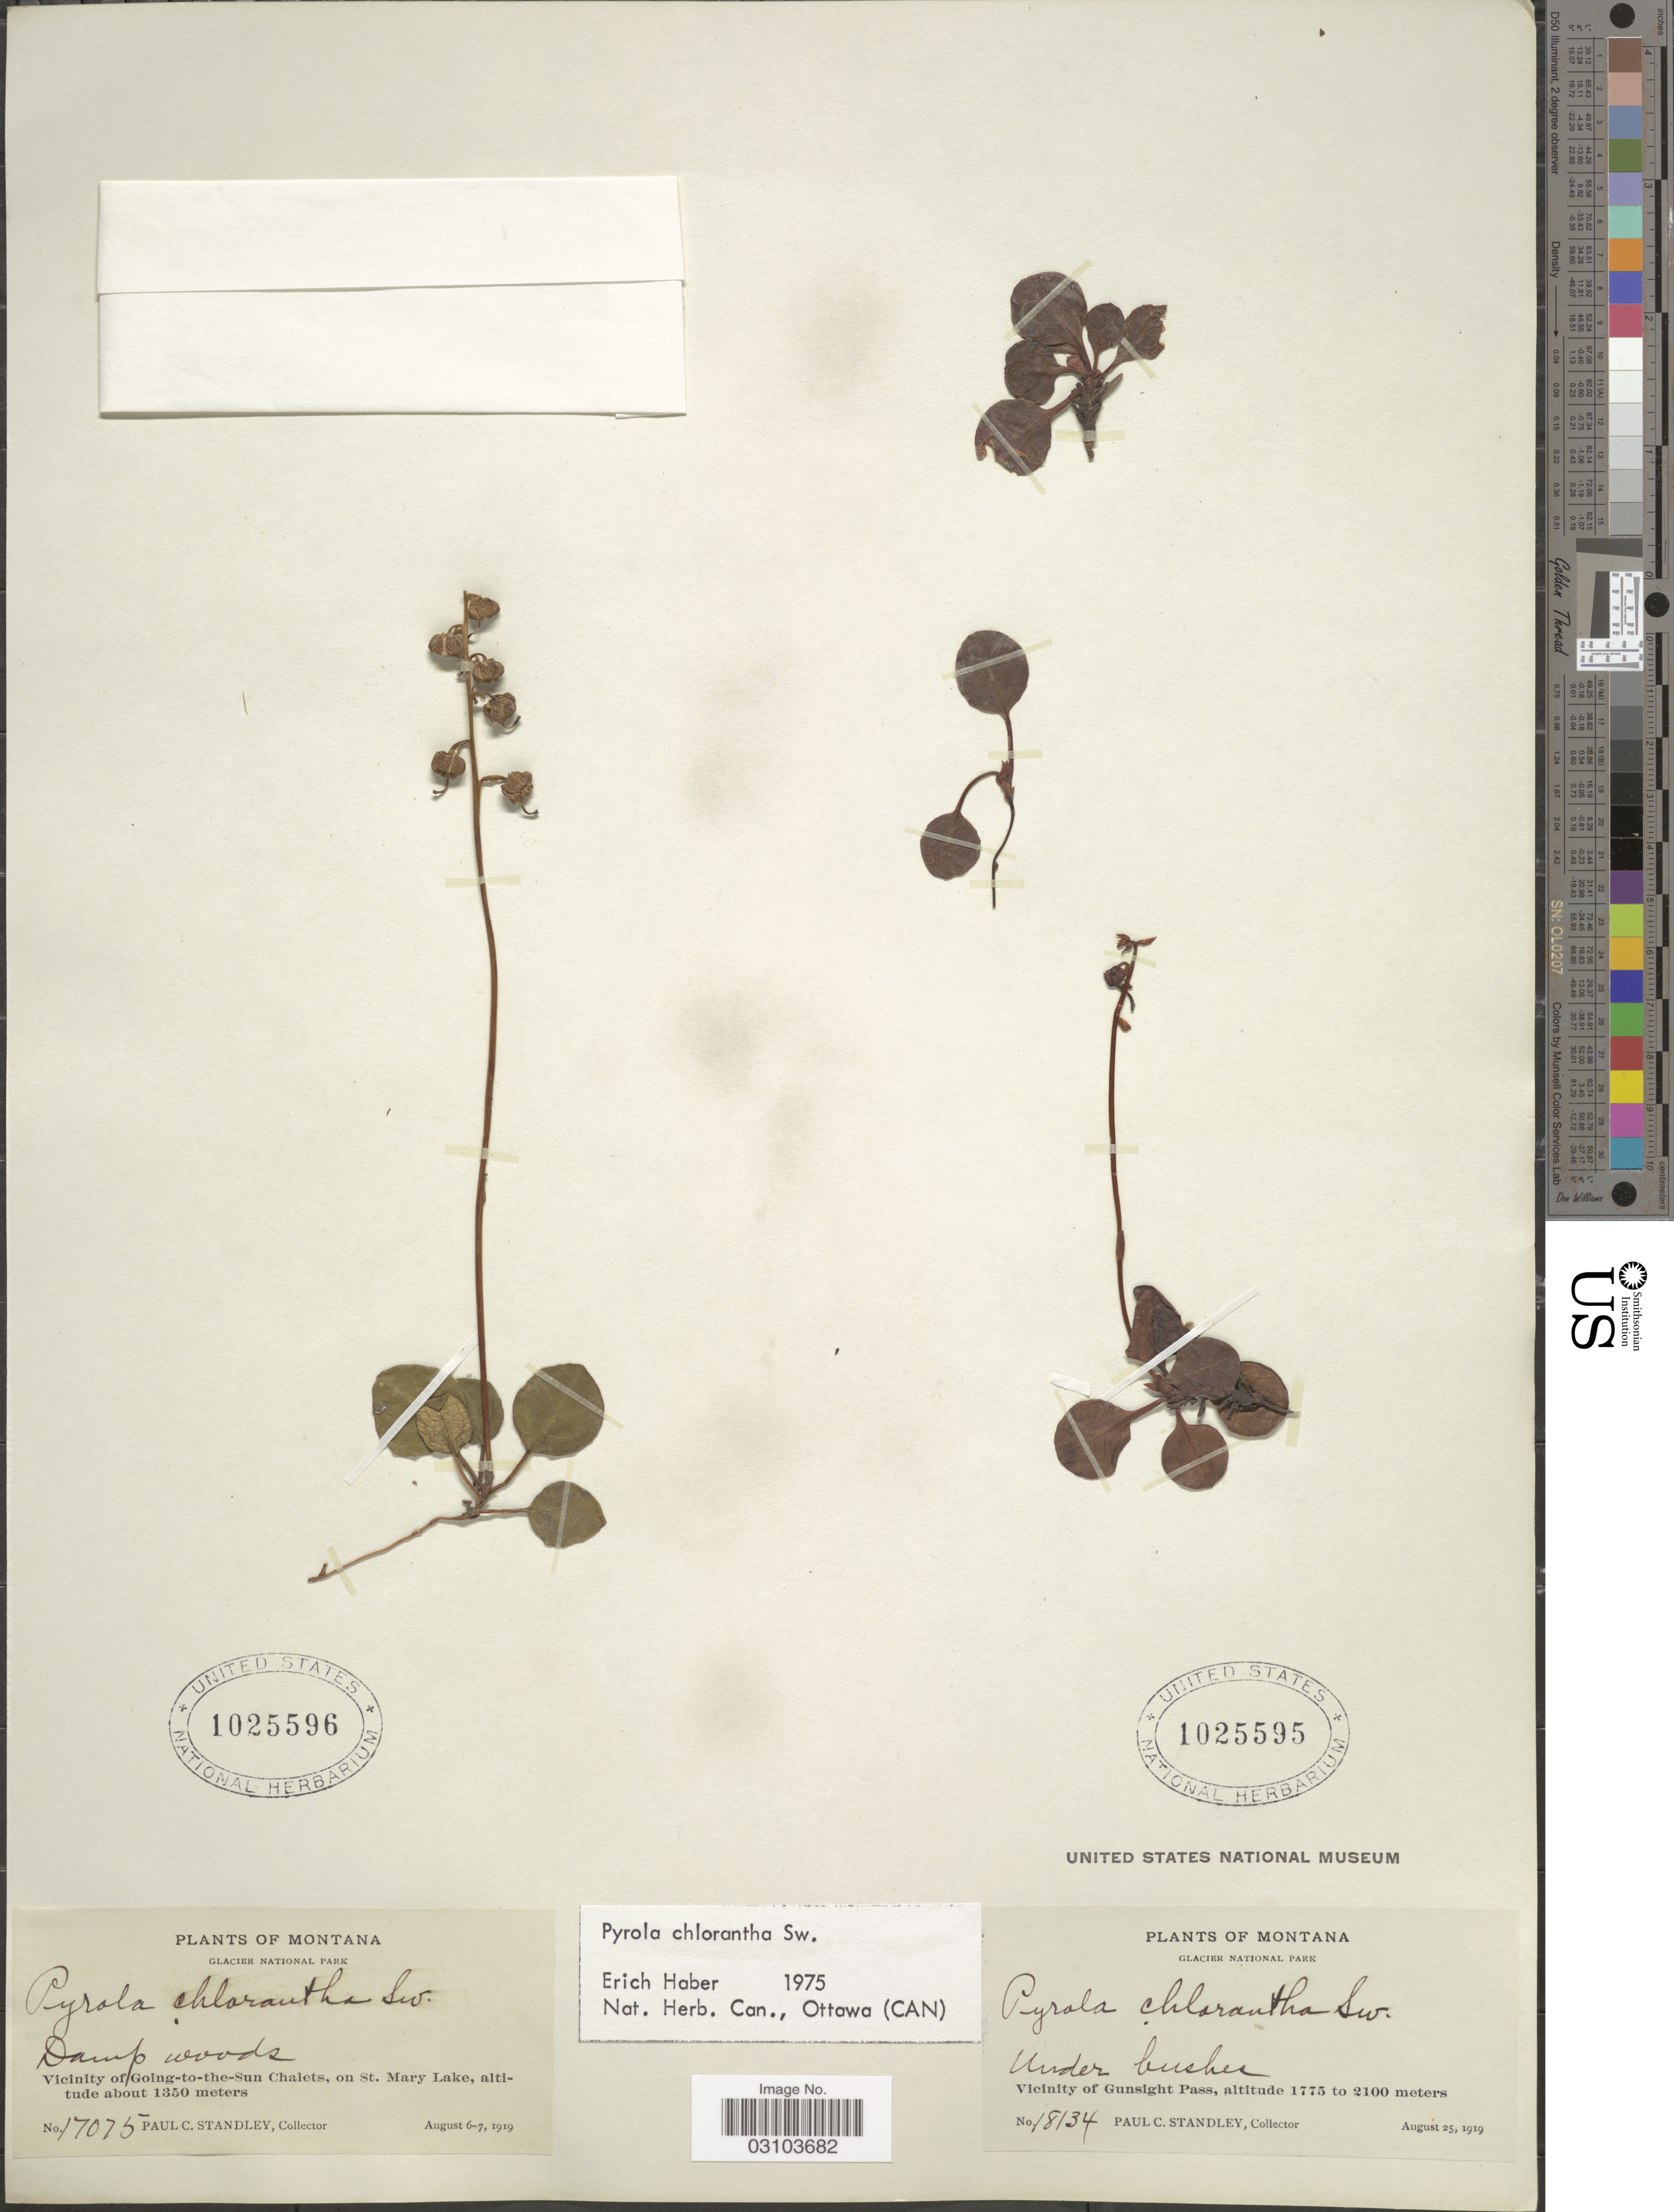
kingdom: Plantae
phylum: Tracheophyta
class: Magnoliopsida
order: Ericales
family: Ericaceae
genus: Pyrola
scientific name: Pyrola chlorantha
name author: Schweigg.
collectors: P. C. Standley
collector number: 17075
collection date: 1919-08-06/1919-08-07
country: United States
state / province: Montana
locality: Glacier National Park. Vicinity of Going-to-the-Sun Chalets, on St. Mary Lake.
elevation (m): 1350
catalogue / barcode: US 1025596-2